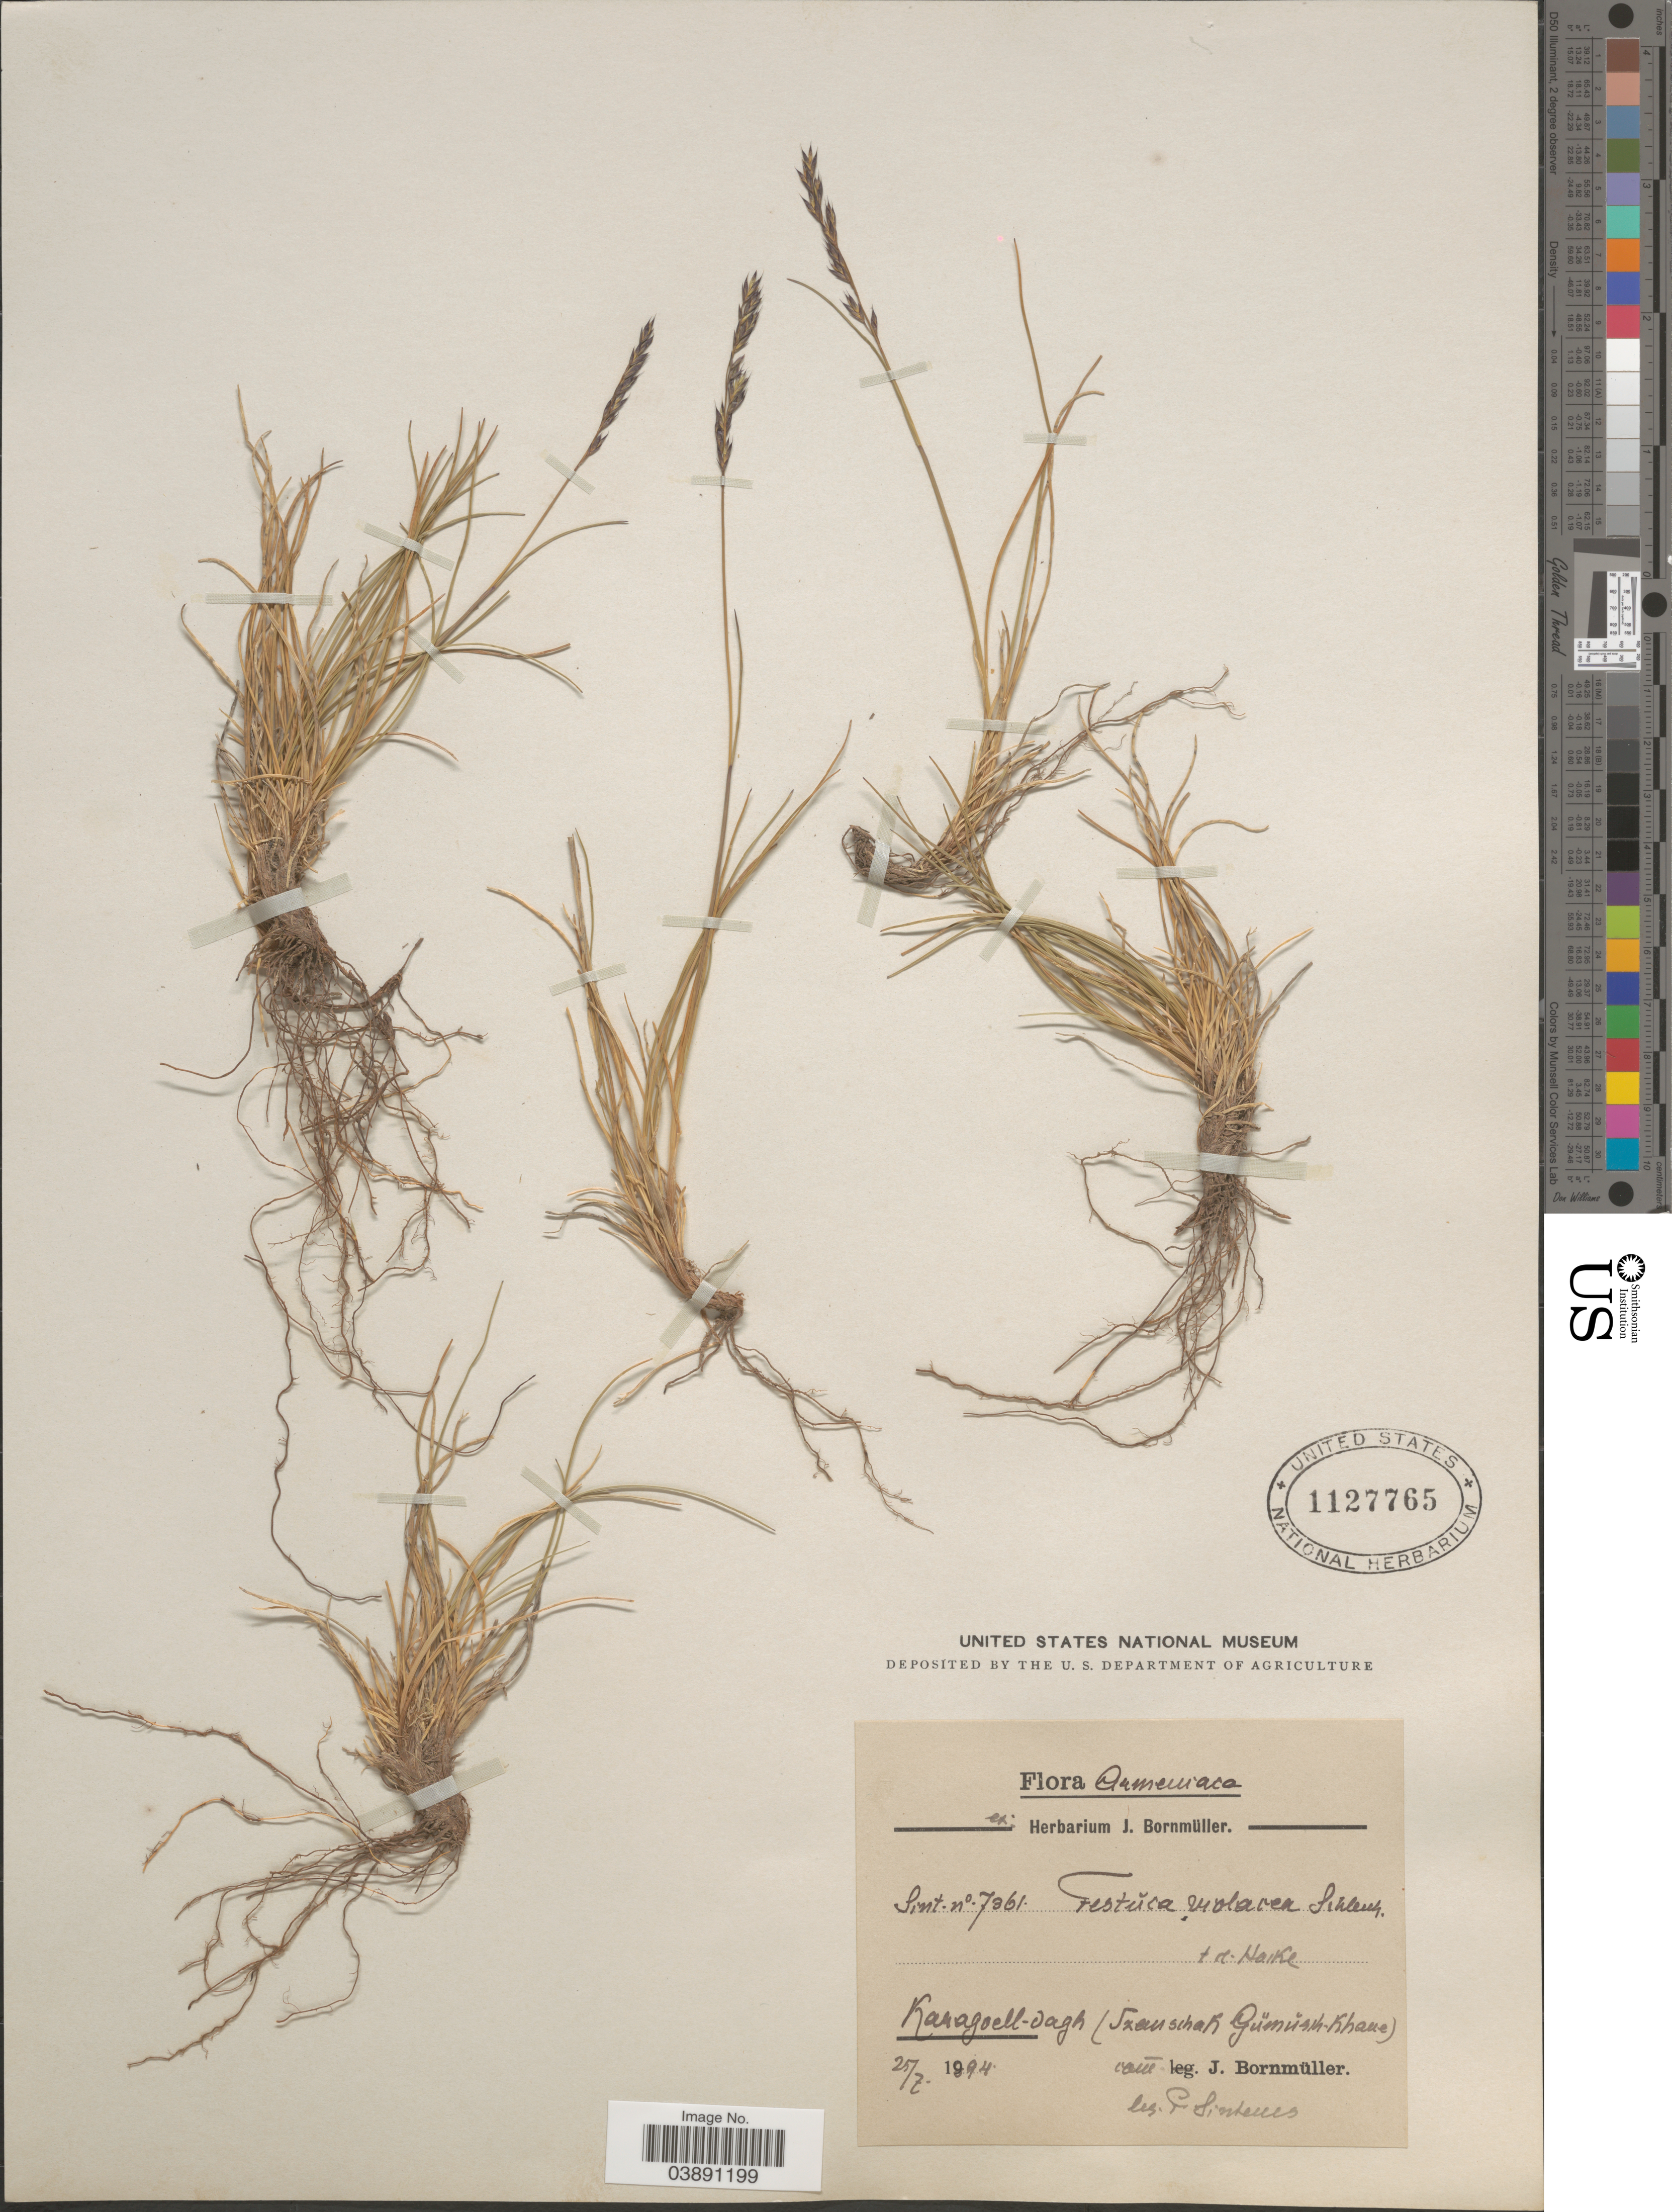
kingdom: Plantae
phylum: Tracheophyta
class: Liliopsida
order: Poales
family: Poaceae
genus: Festuca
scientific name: Festuca violacea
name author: Gaudin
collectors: P. Sintenis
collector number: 7361*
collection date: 1994-07-25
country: Armenia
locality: Armeniaca. Karagoell-dagh [Szanschak Gumuschh-Khane].[interpreted]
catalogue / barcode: US 1127765